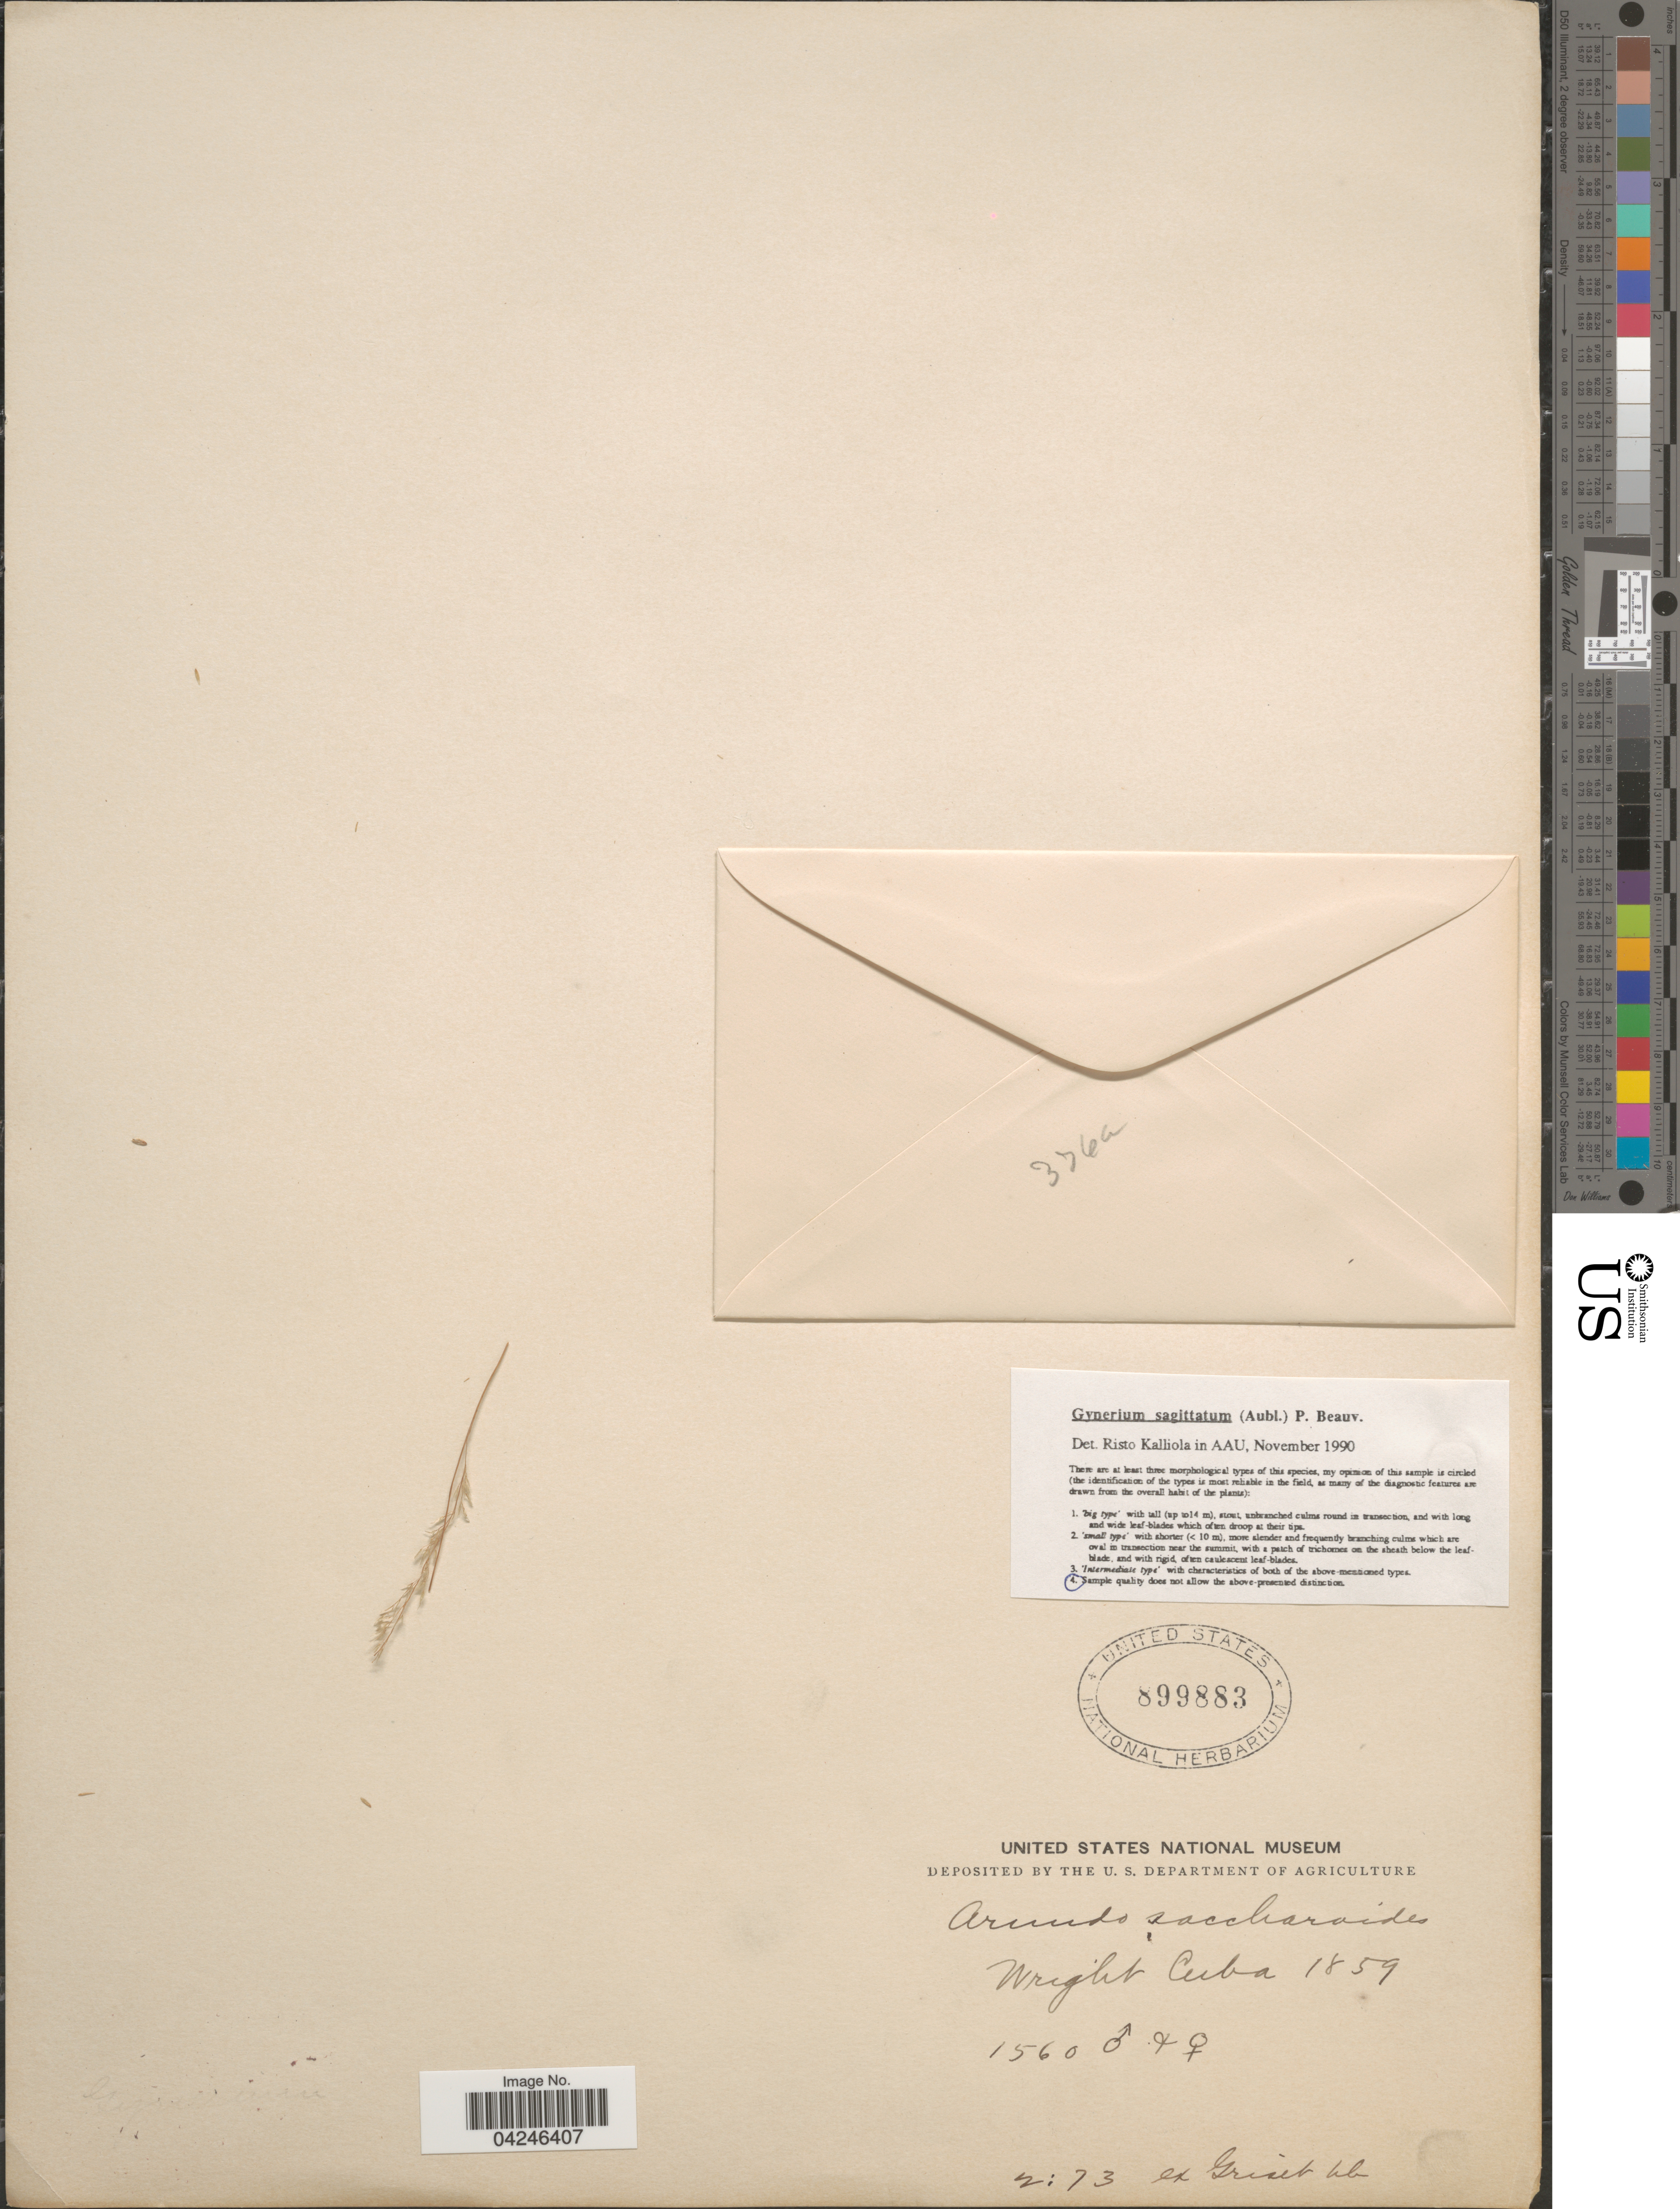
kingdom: Plantae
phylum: Tracheophyta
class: Liliopsida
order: Poales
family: Poaceae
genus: Gynerium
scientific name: Gynerium sagittatum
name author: (Aubl.) P. Beauv.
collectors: Wright, --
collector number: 1560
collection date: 1859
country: Cuba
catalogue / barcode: US 899883